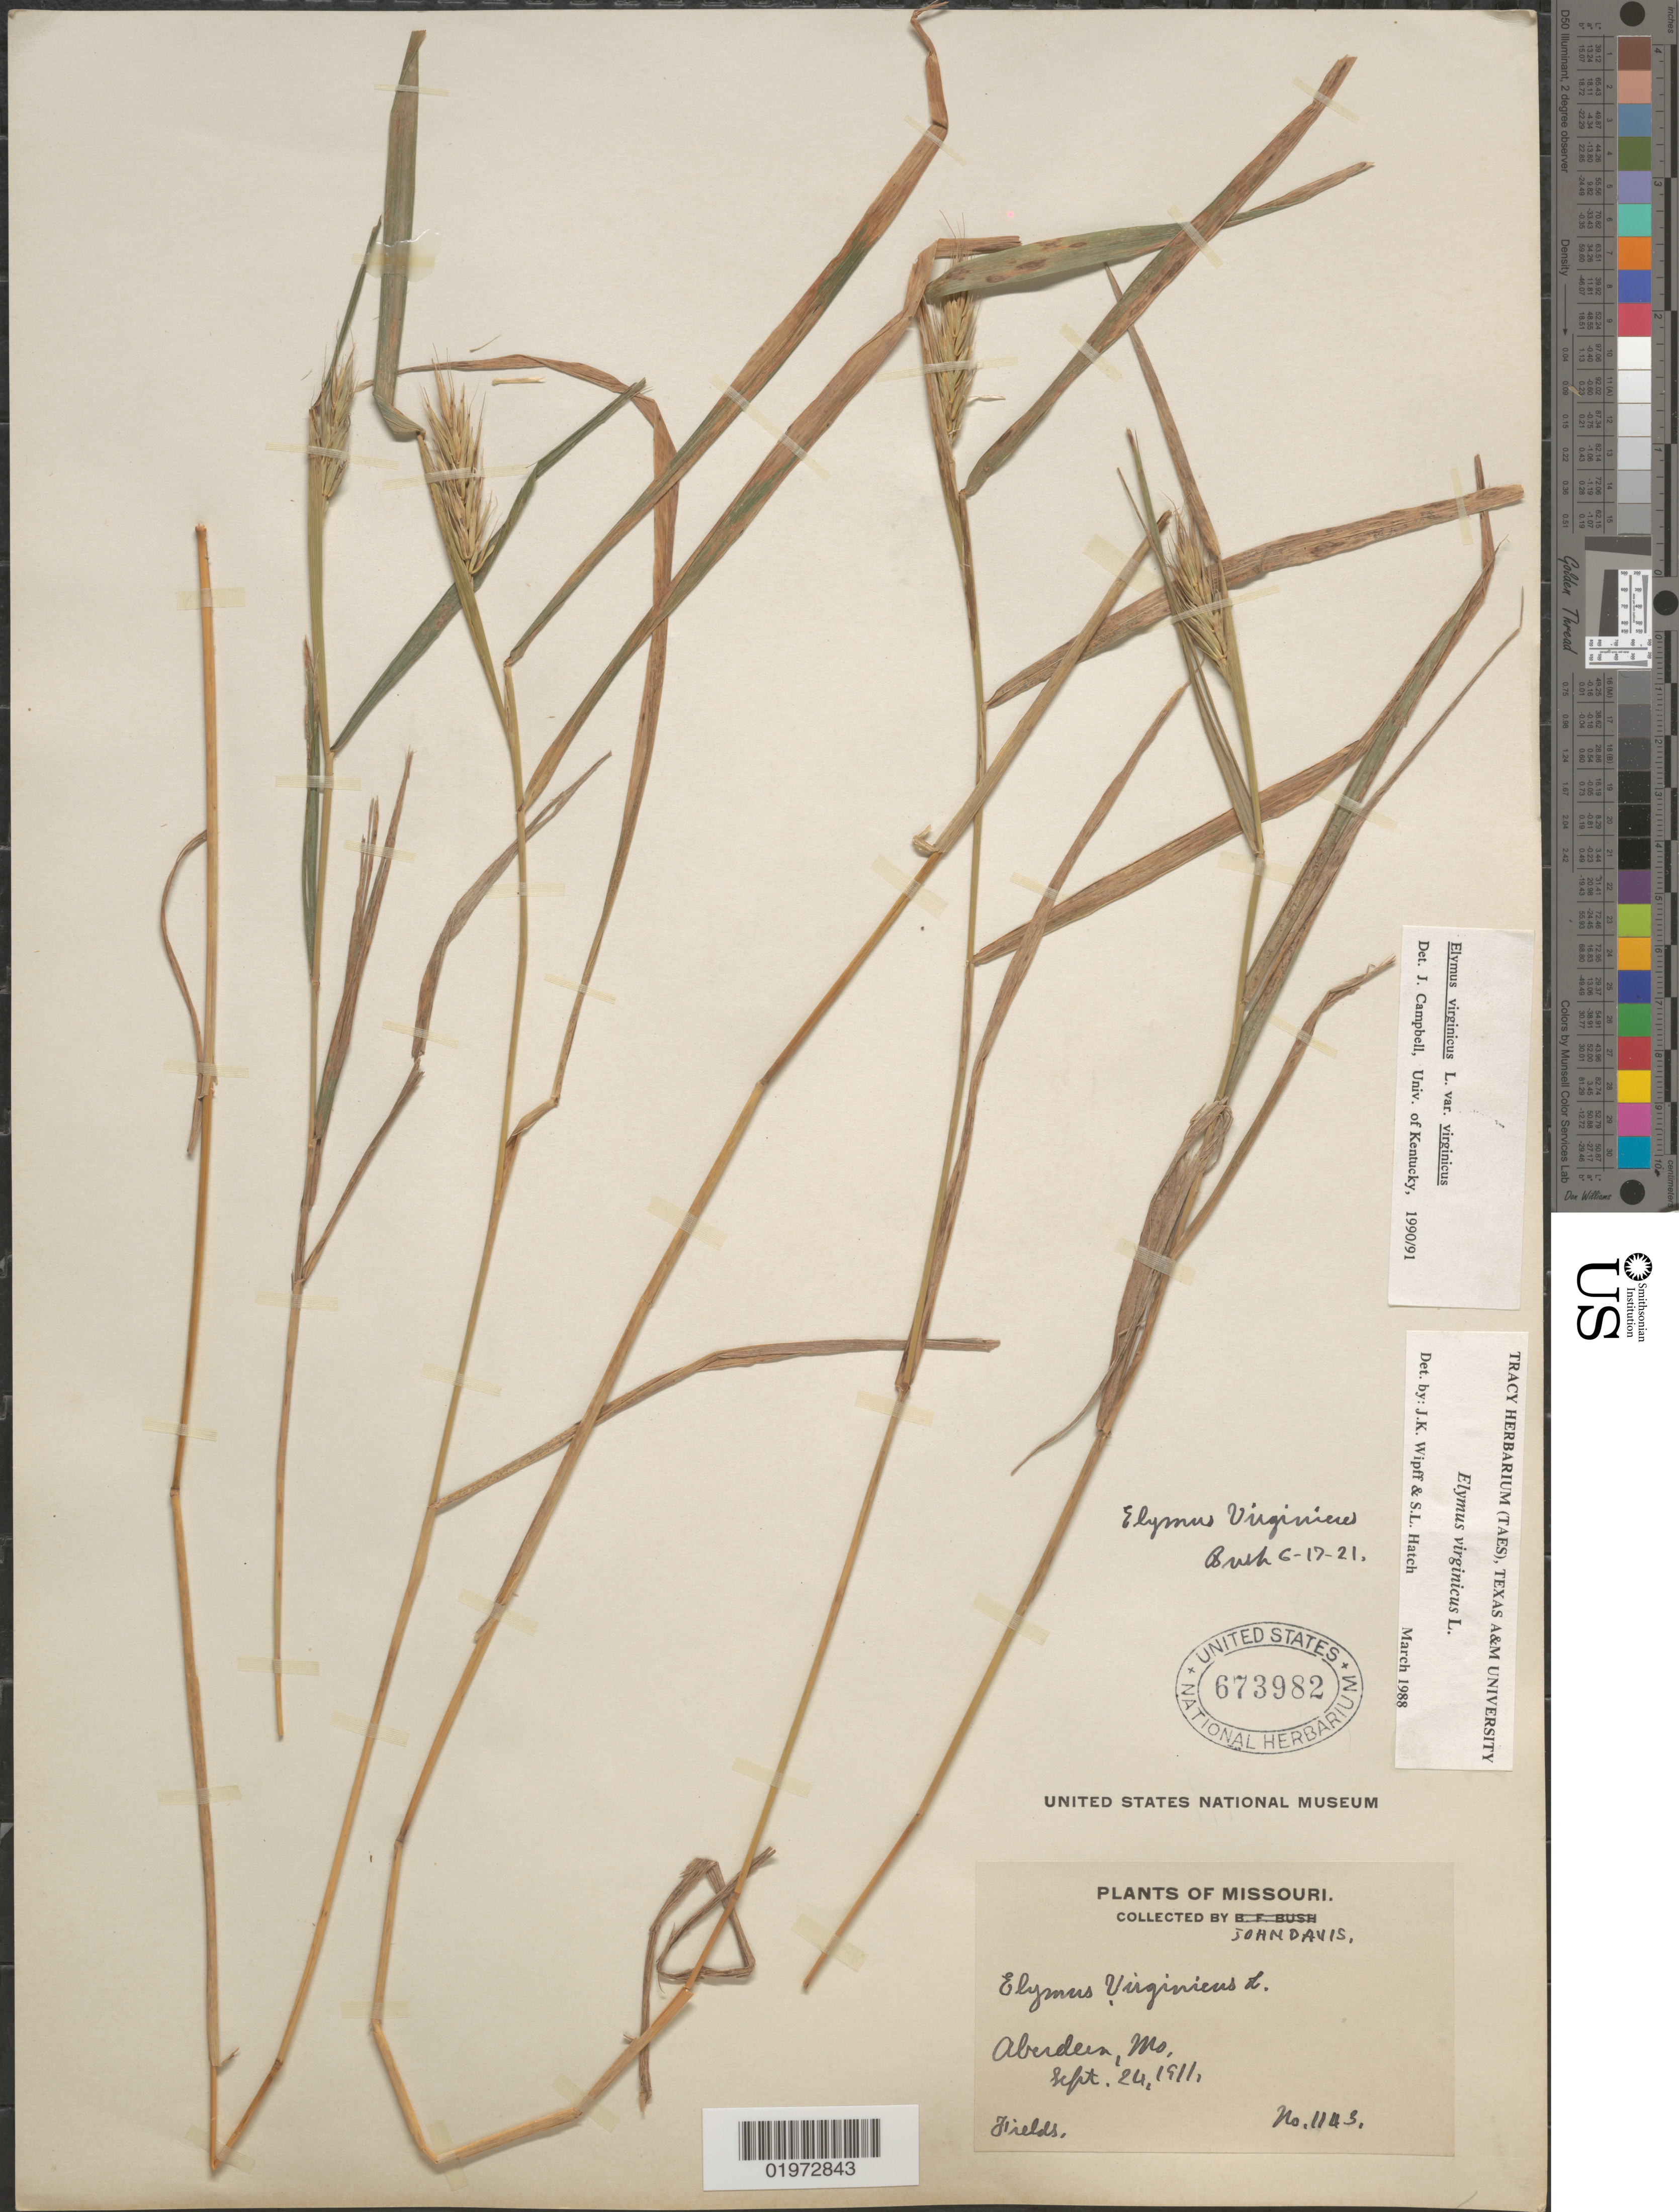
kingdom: Plantae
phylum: Tracheophyta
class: Liliopsida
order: Poales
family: Poaceae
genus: Elymus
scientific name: Elymus virginicus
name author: L.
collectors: J. Davis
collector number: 1143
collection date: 1911-09-24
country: United States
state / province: Missouri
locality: Aberdeen.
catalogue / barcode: US 673982